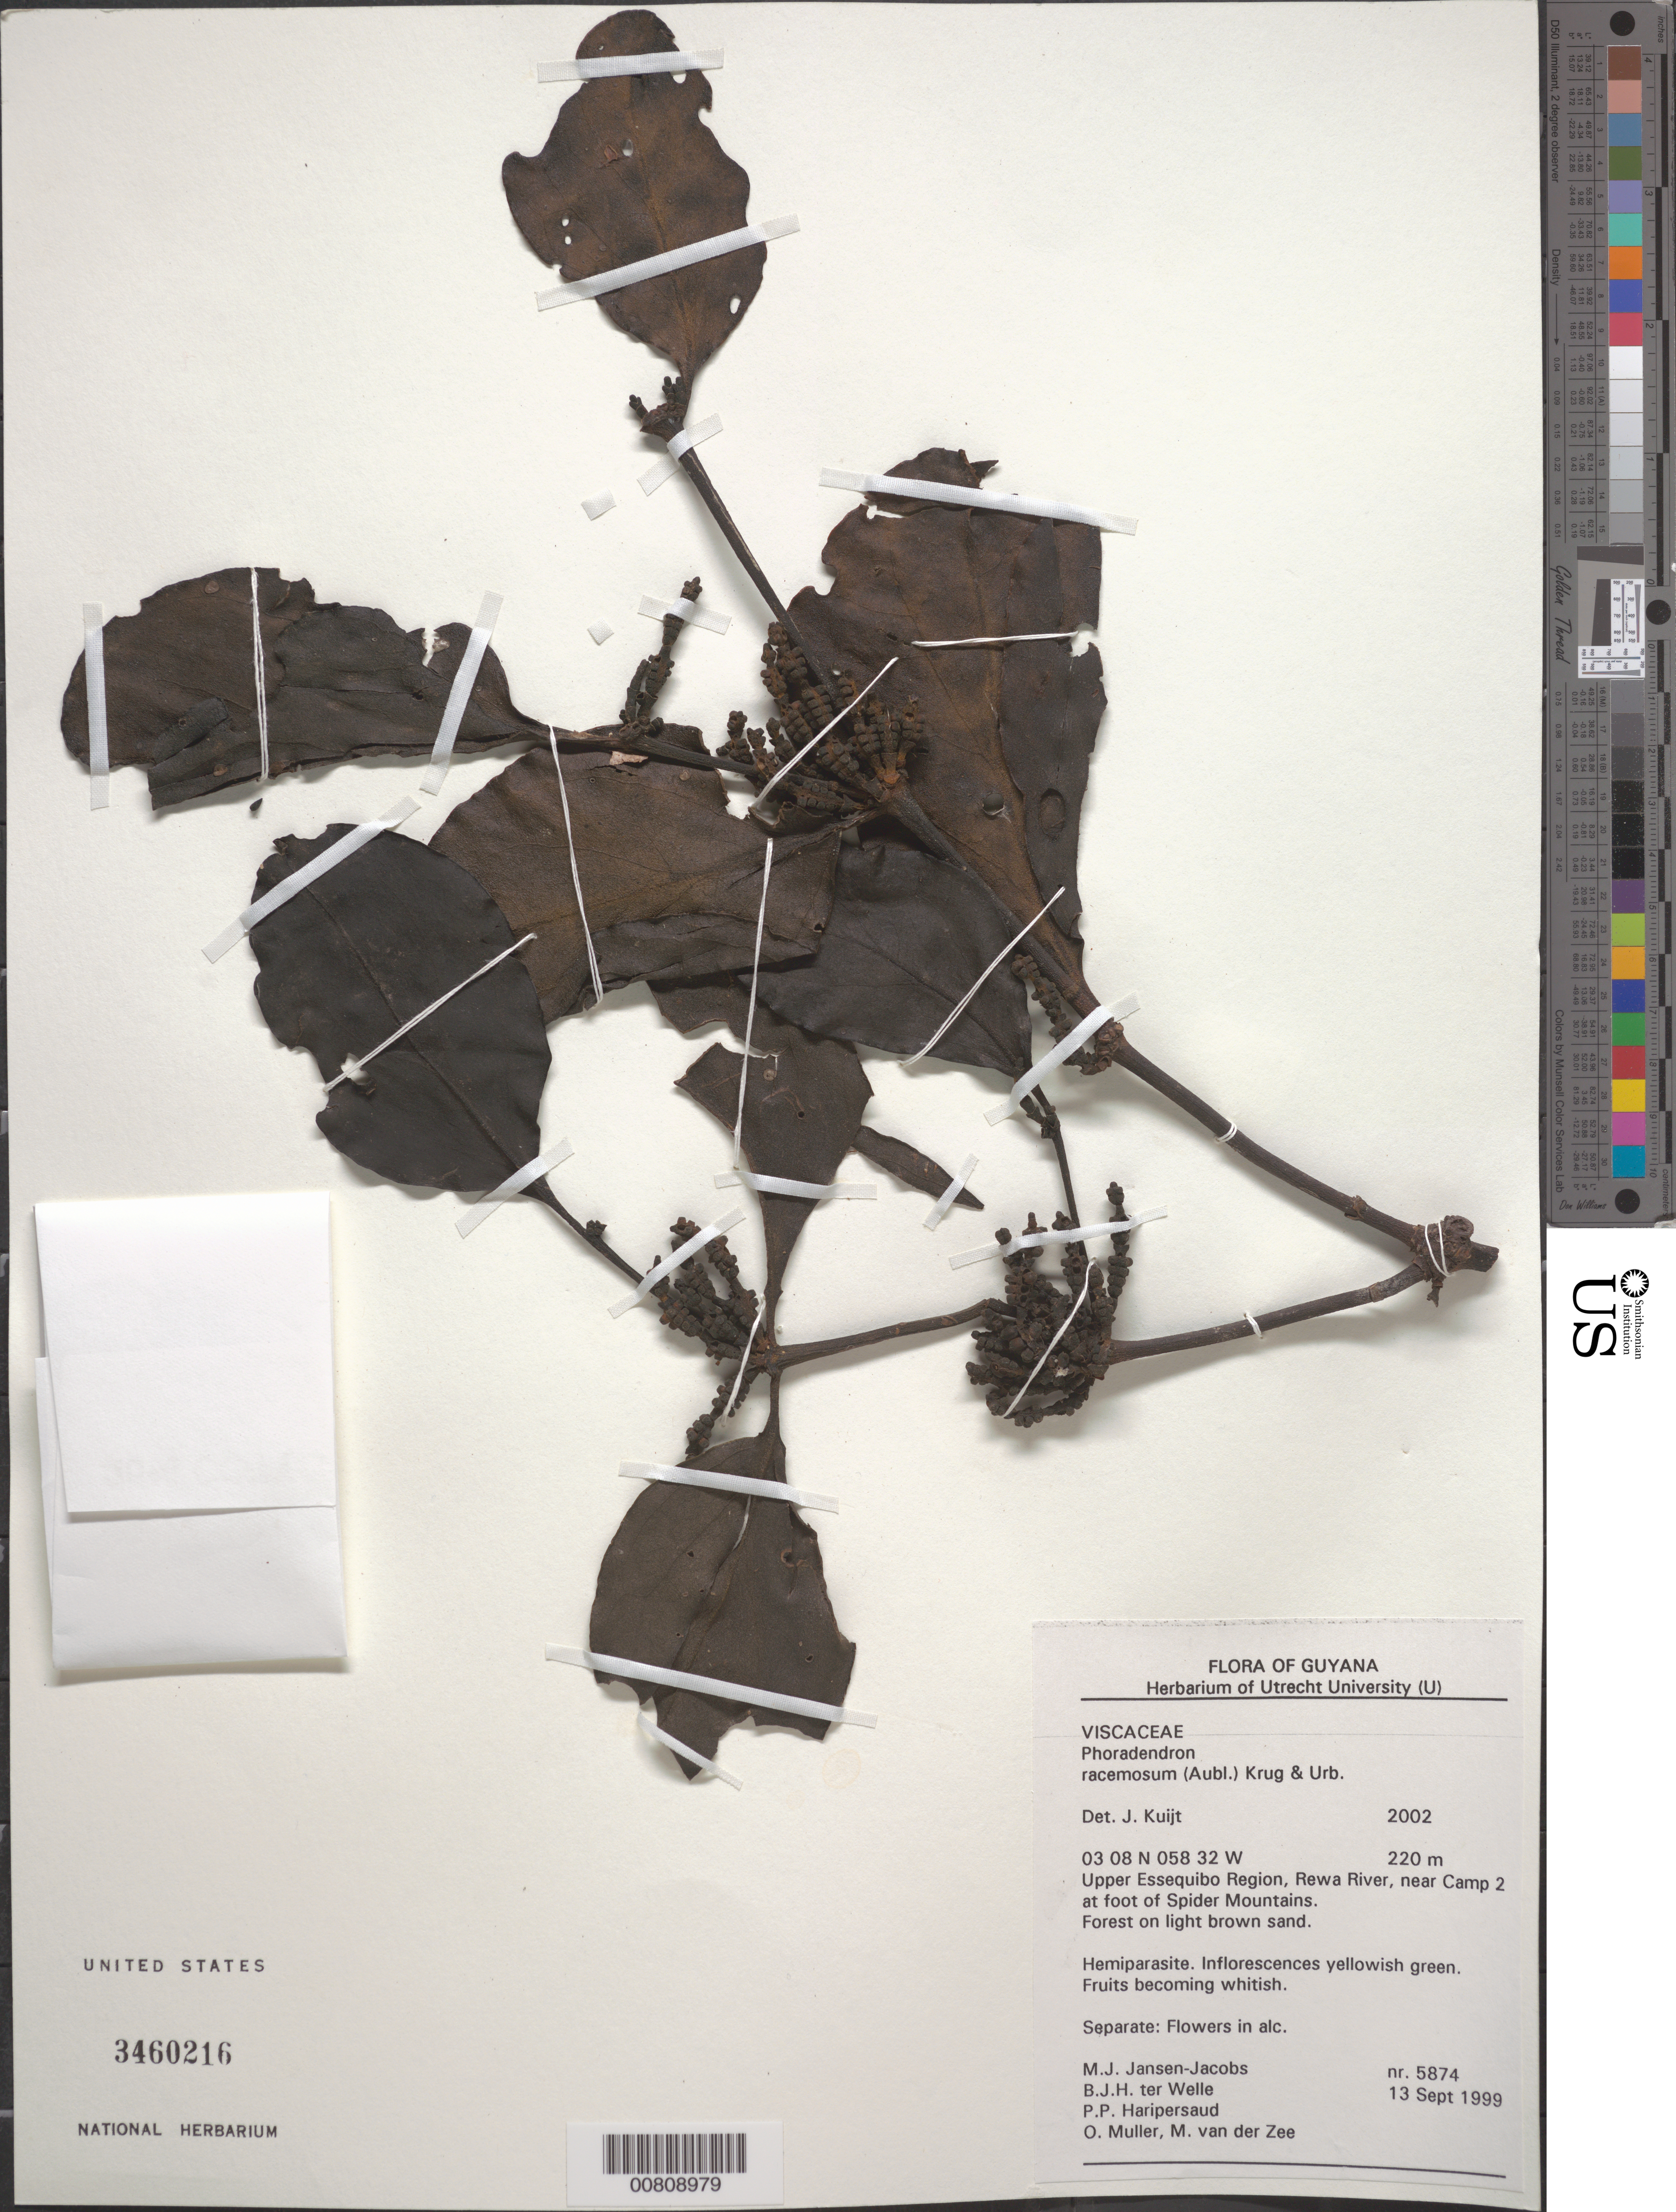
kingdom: Plantae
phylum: Tracheophyta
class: Magnoliopsida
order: Santalales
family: Viscaceae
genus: Phoradendron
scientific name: Phoradendron racemosum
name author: (Aubl.) Krug & Urb.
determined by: Kuijt, Job, (CANADA)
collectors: M. J. Jansen-Jacobs, B. Welle, P. Haripersaud, O. Muller & M. van der Zee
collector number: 5874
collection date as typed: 13-Sep-99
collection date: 1999-09-13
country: Guyana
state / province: U. Takutu-U. Essequibo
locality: Rewa River, at foot of Spider Mts., near camp 2, Upper Essequibo Region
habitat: Forest on light brown sand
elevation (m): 220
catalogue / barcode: US 3460216